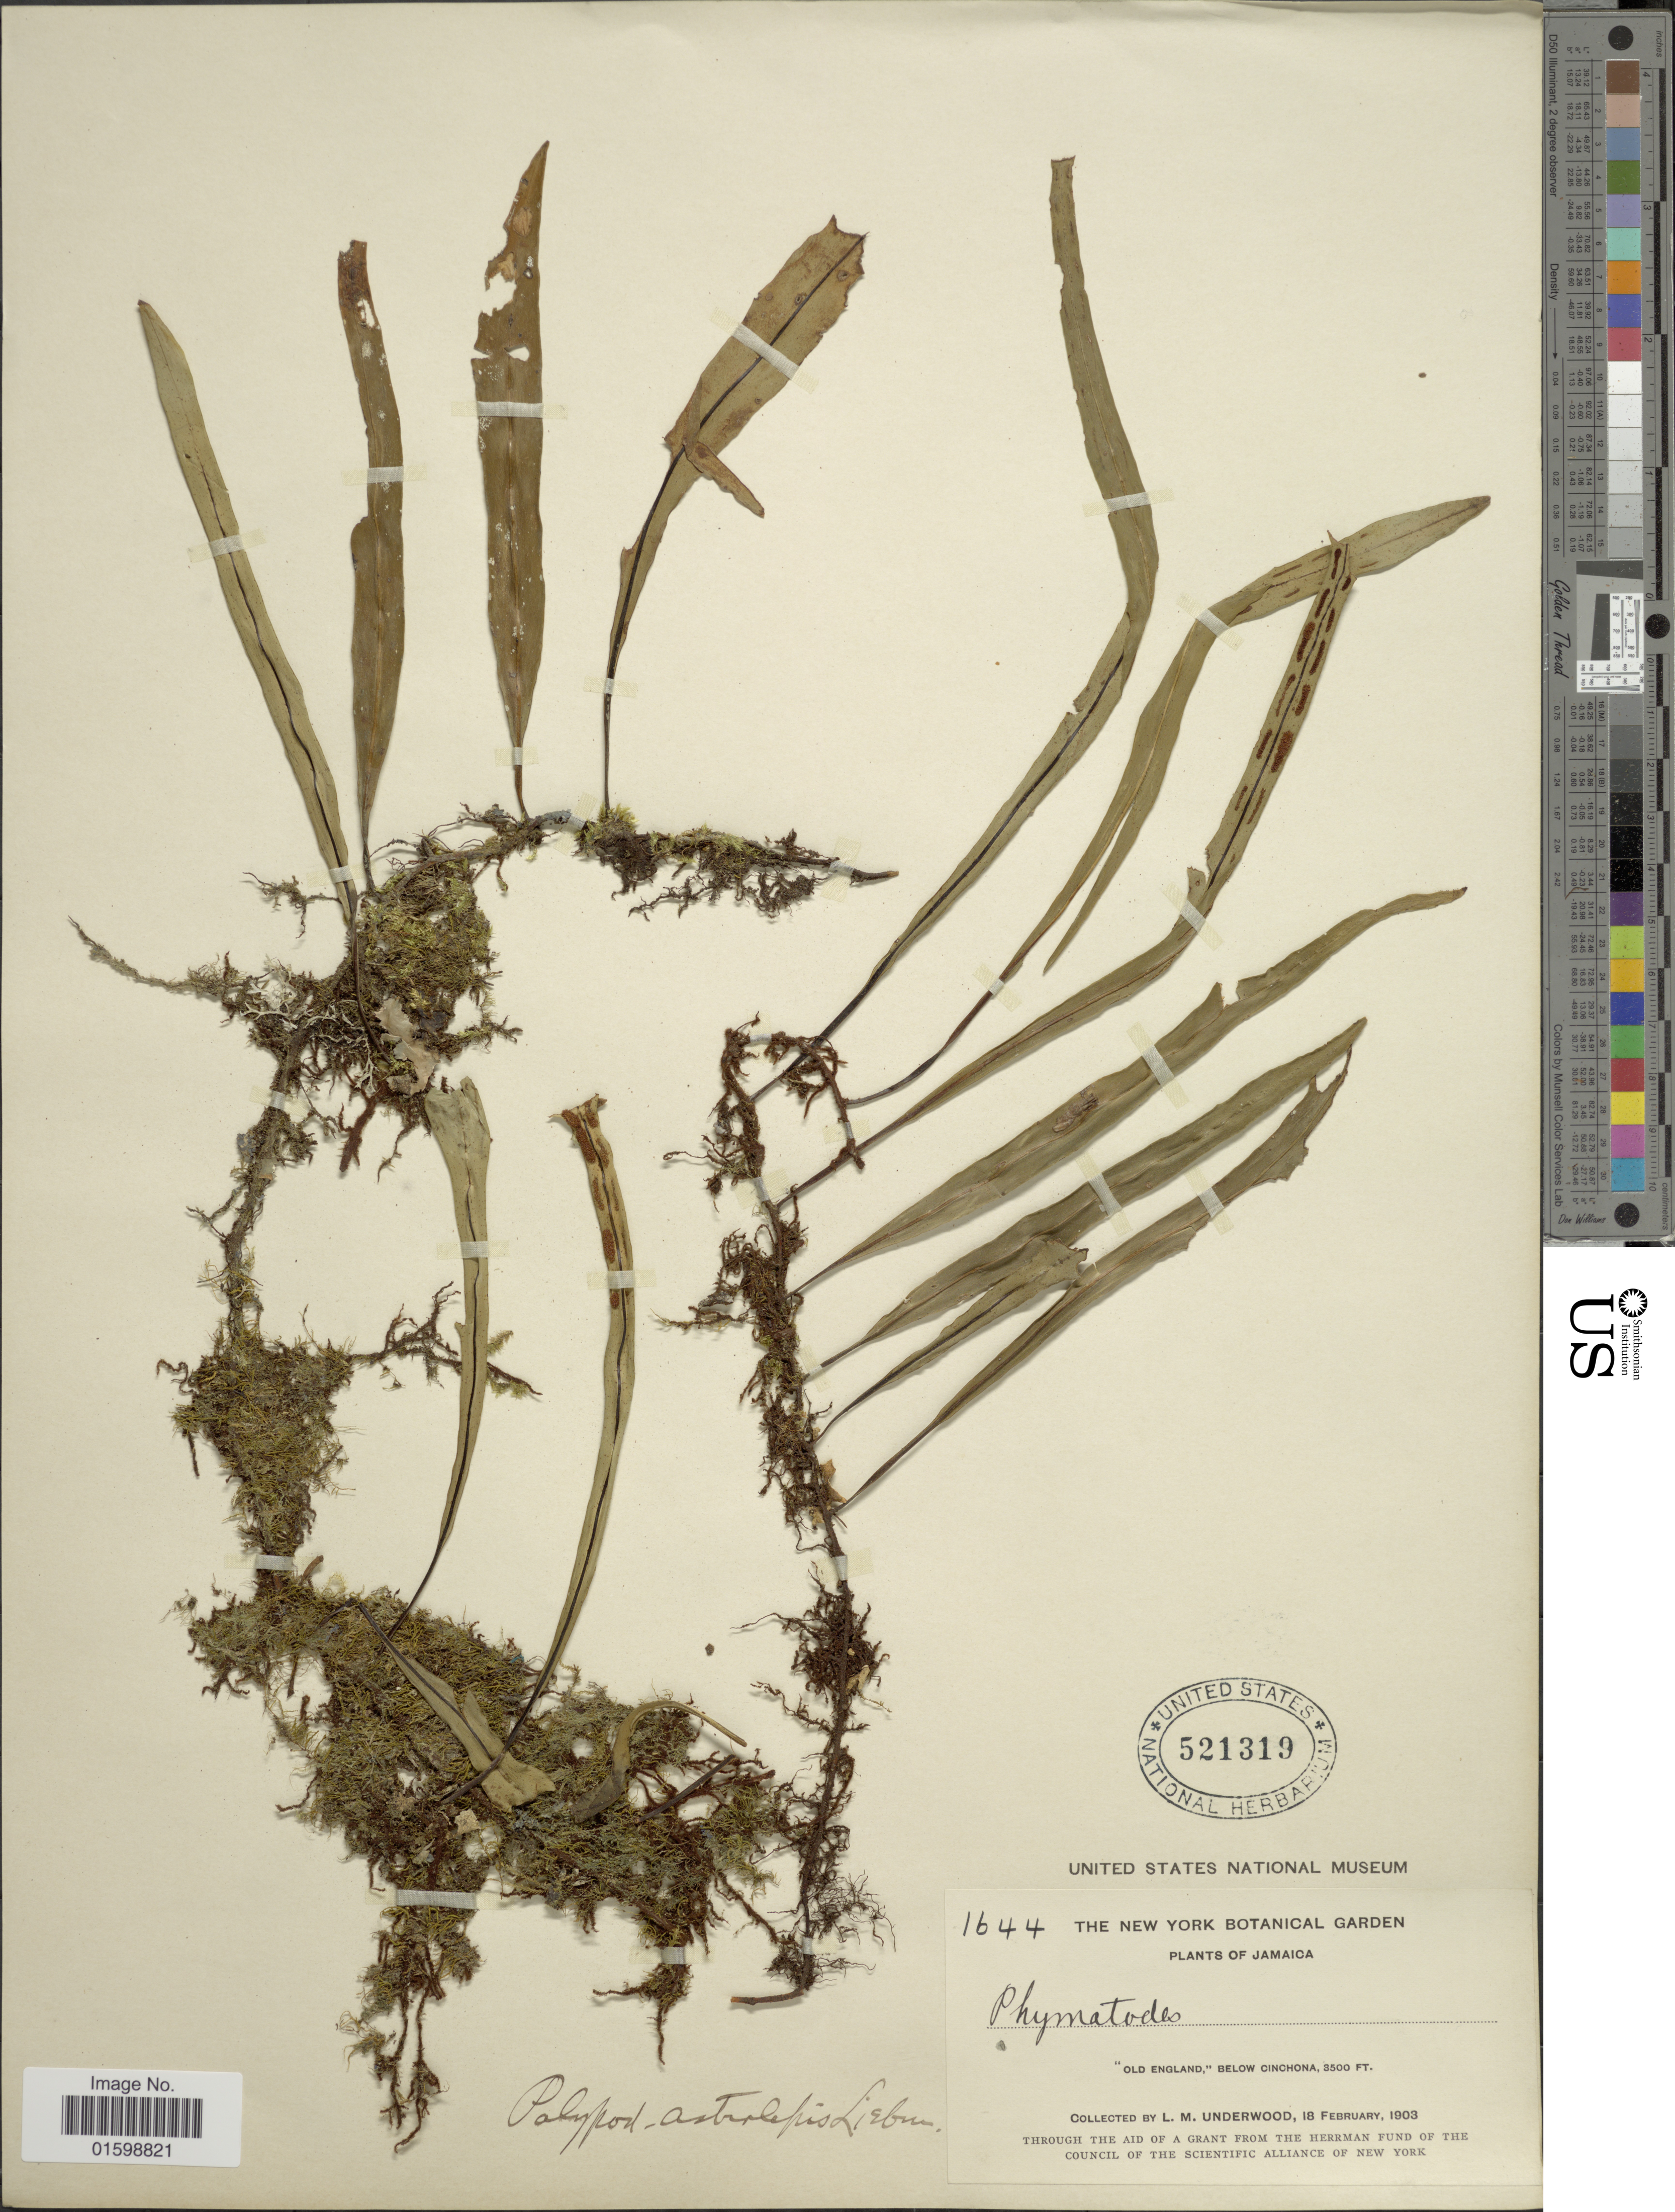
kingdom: Plantae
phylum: Tracheophyta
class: Polypodiopsida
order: Polypodiales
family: Polypodiaceae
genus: Pleopeltis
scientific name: Pleopeltis astrolepis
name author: (Liebm.) E. Fourn.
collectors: L. M. Underwood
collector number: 1644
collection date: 1903-02-18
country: Jamaica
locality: Old England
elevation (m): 1067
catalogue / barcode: US 521319